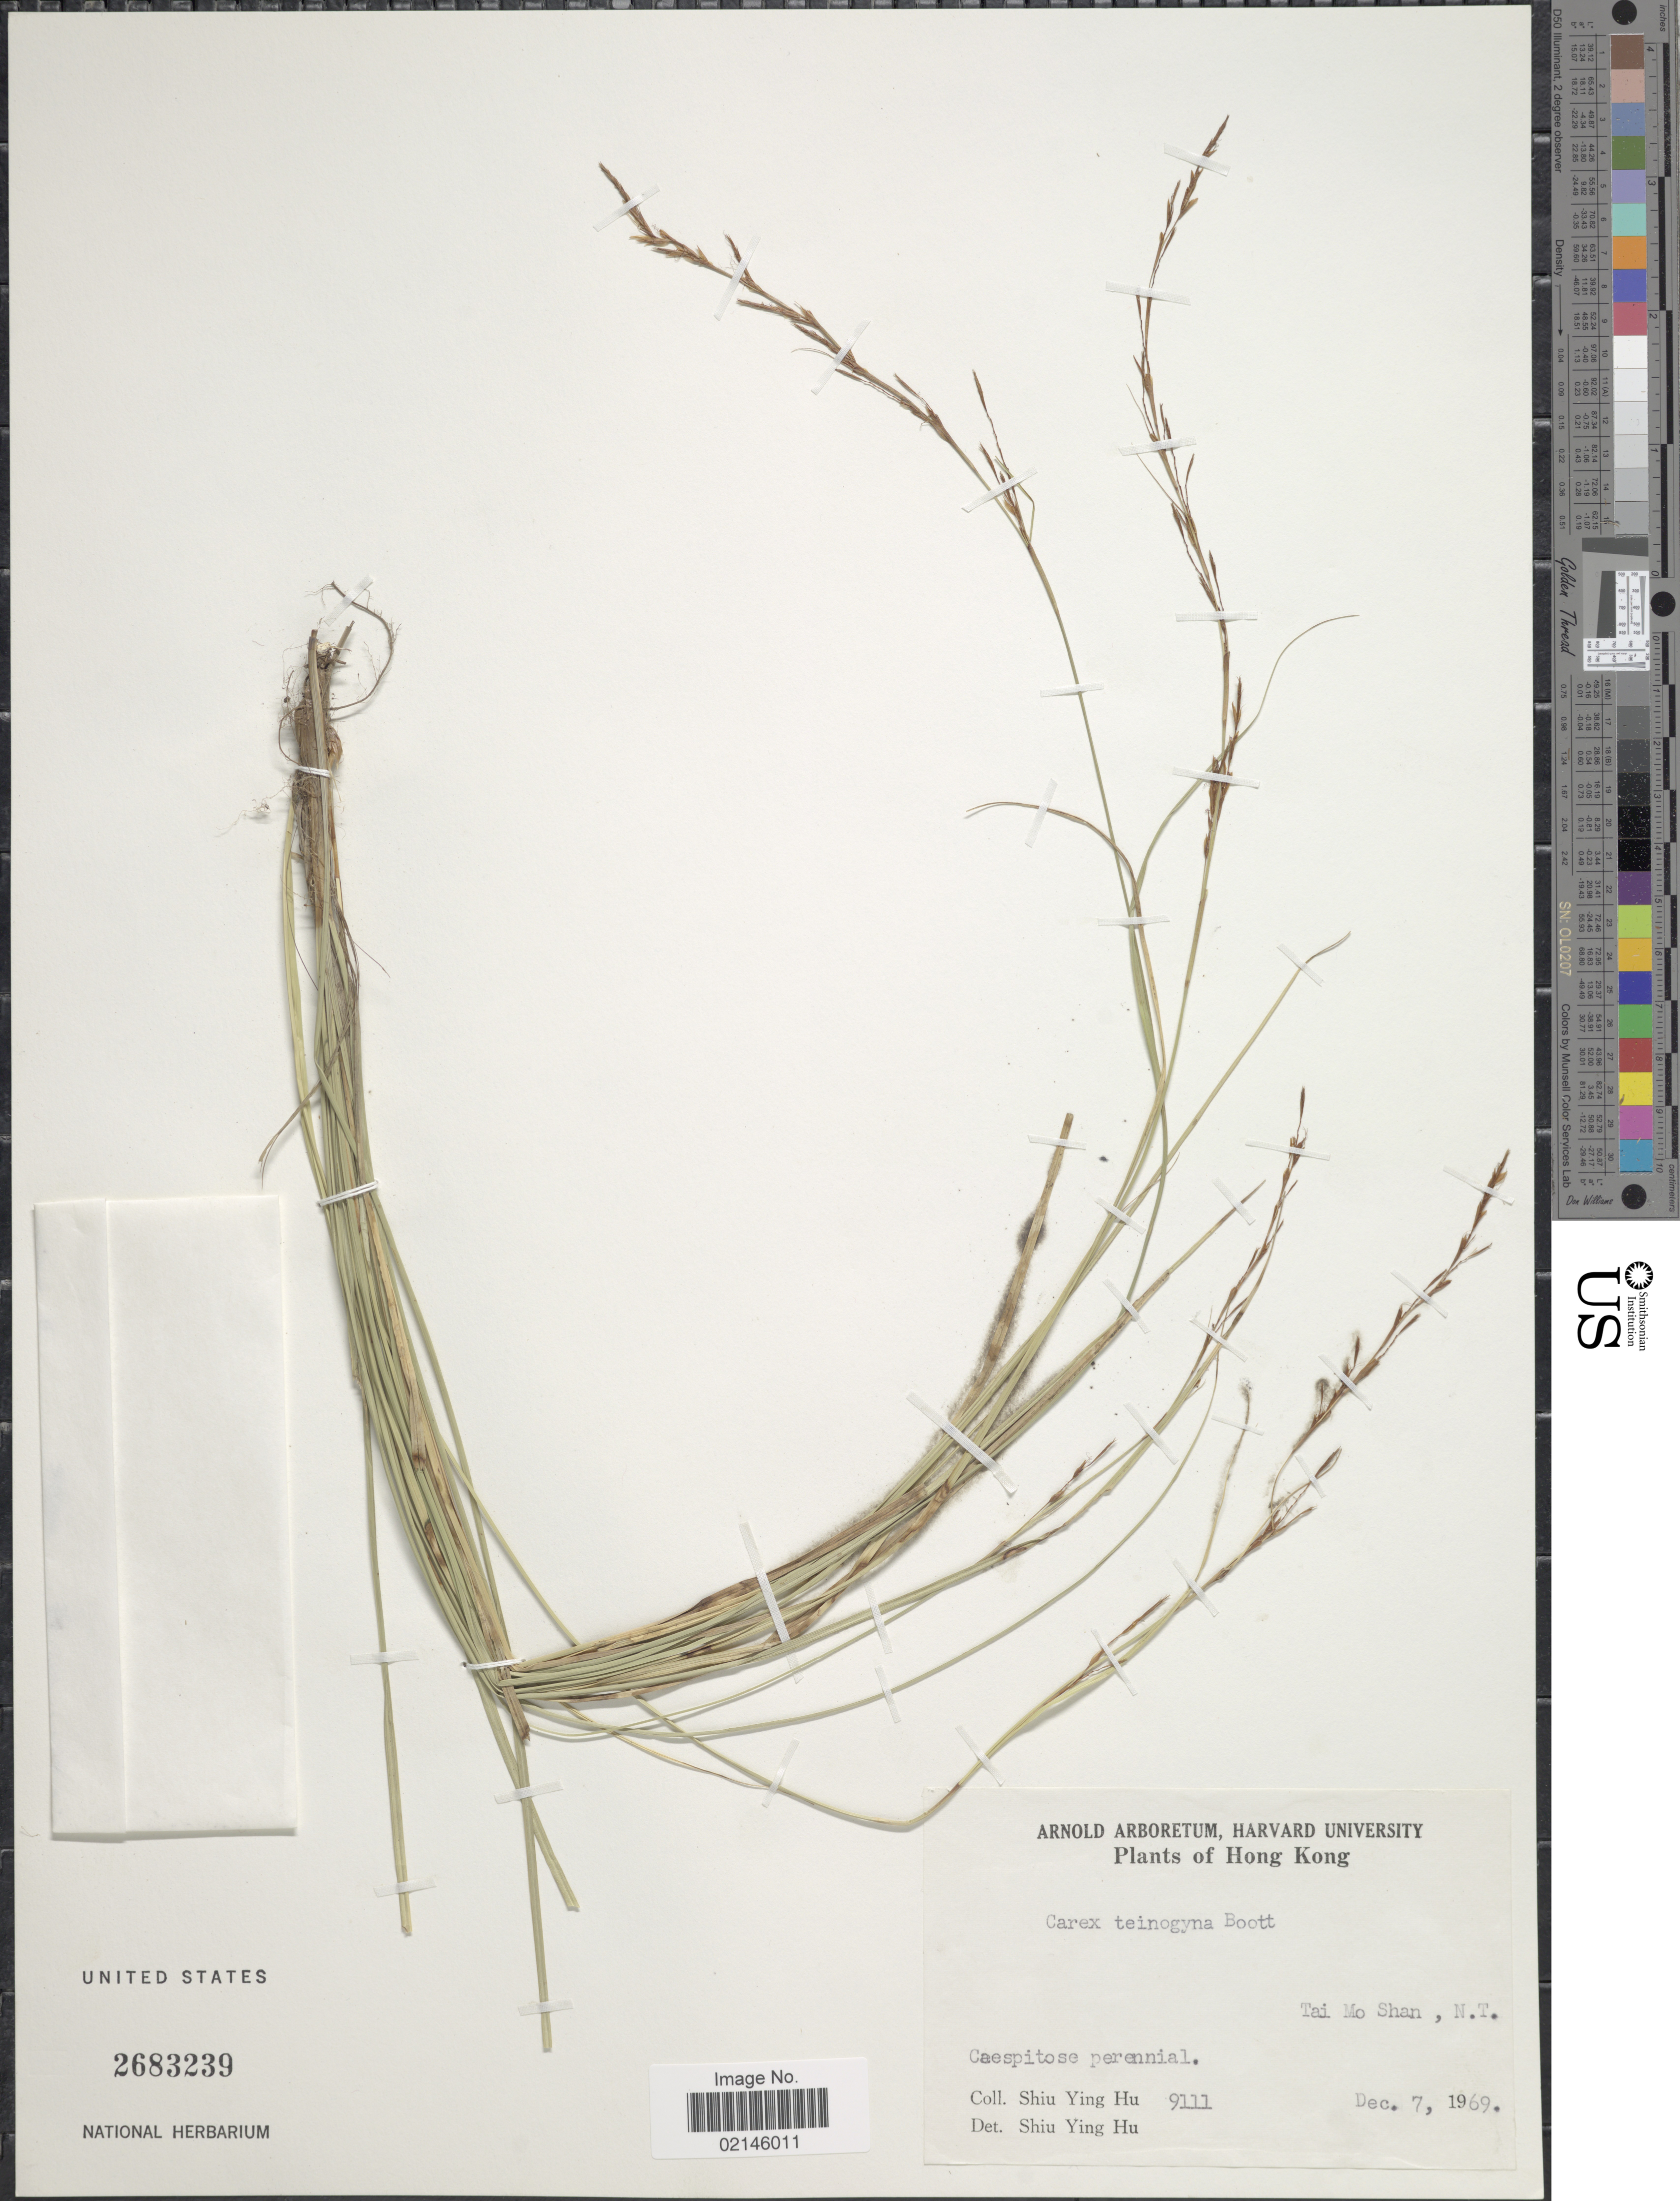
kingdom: Plantae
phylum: Tracheophyta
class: Liliopsida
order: Poales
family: Cyperaceae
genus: Carex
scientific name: Carex teinogyna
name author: Boott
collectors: S. Y. Hu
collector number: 9111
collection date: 1969-12-07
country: China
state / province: Hong Kong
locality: Tai Mo Shan, N.T.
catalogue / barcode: US 2683239